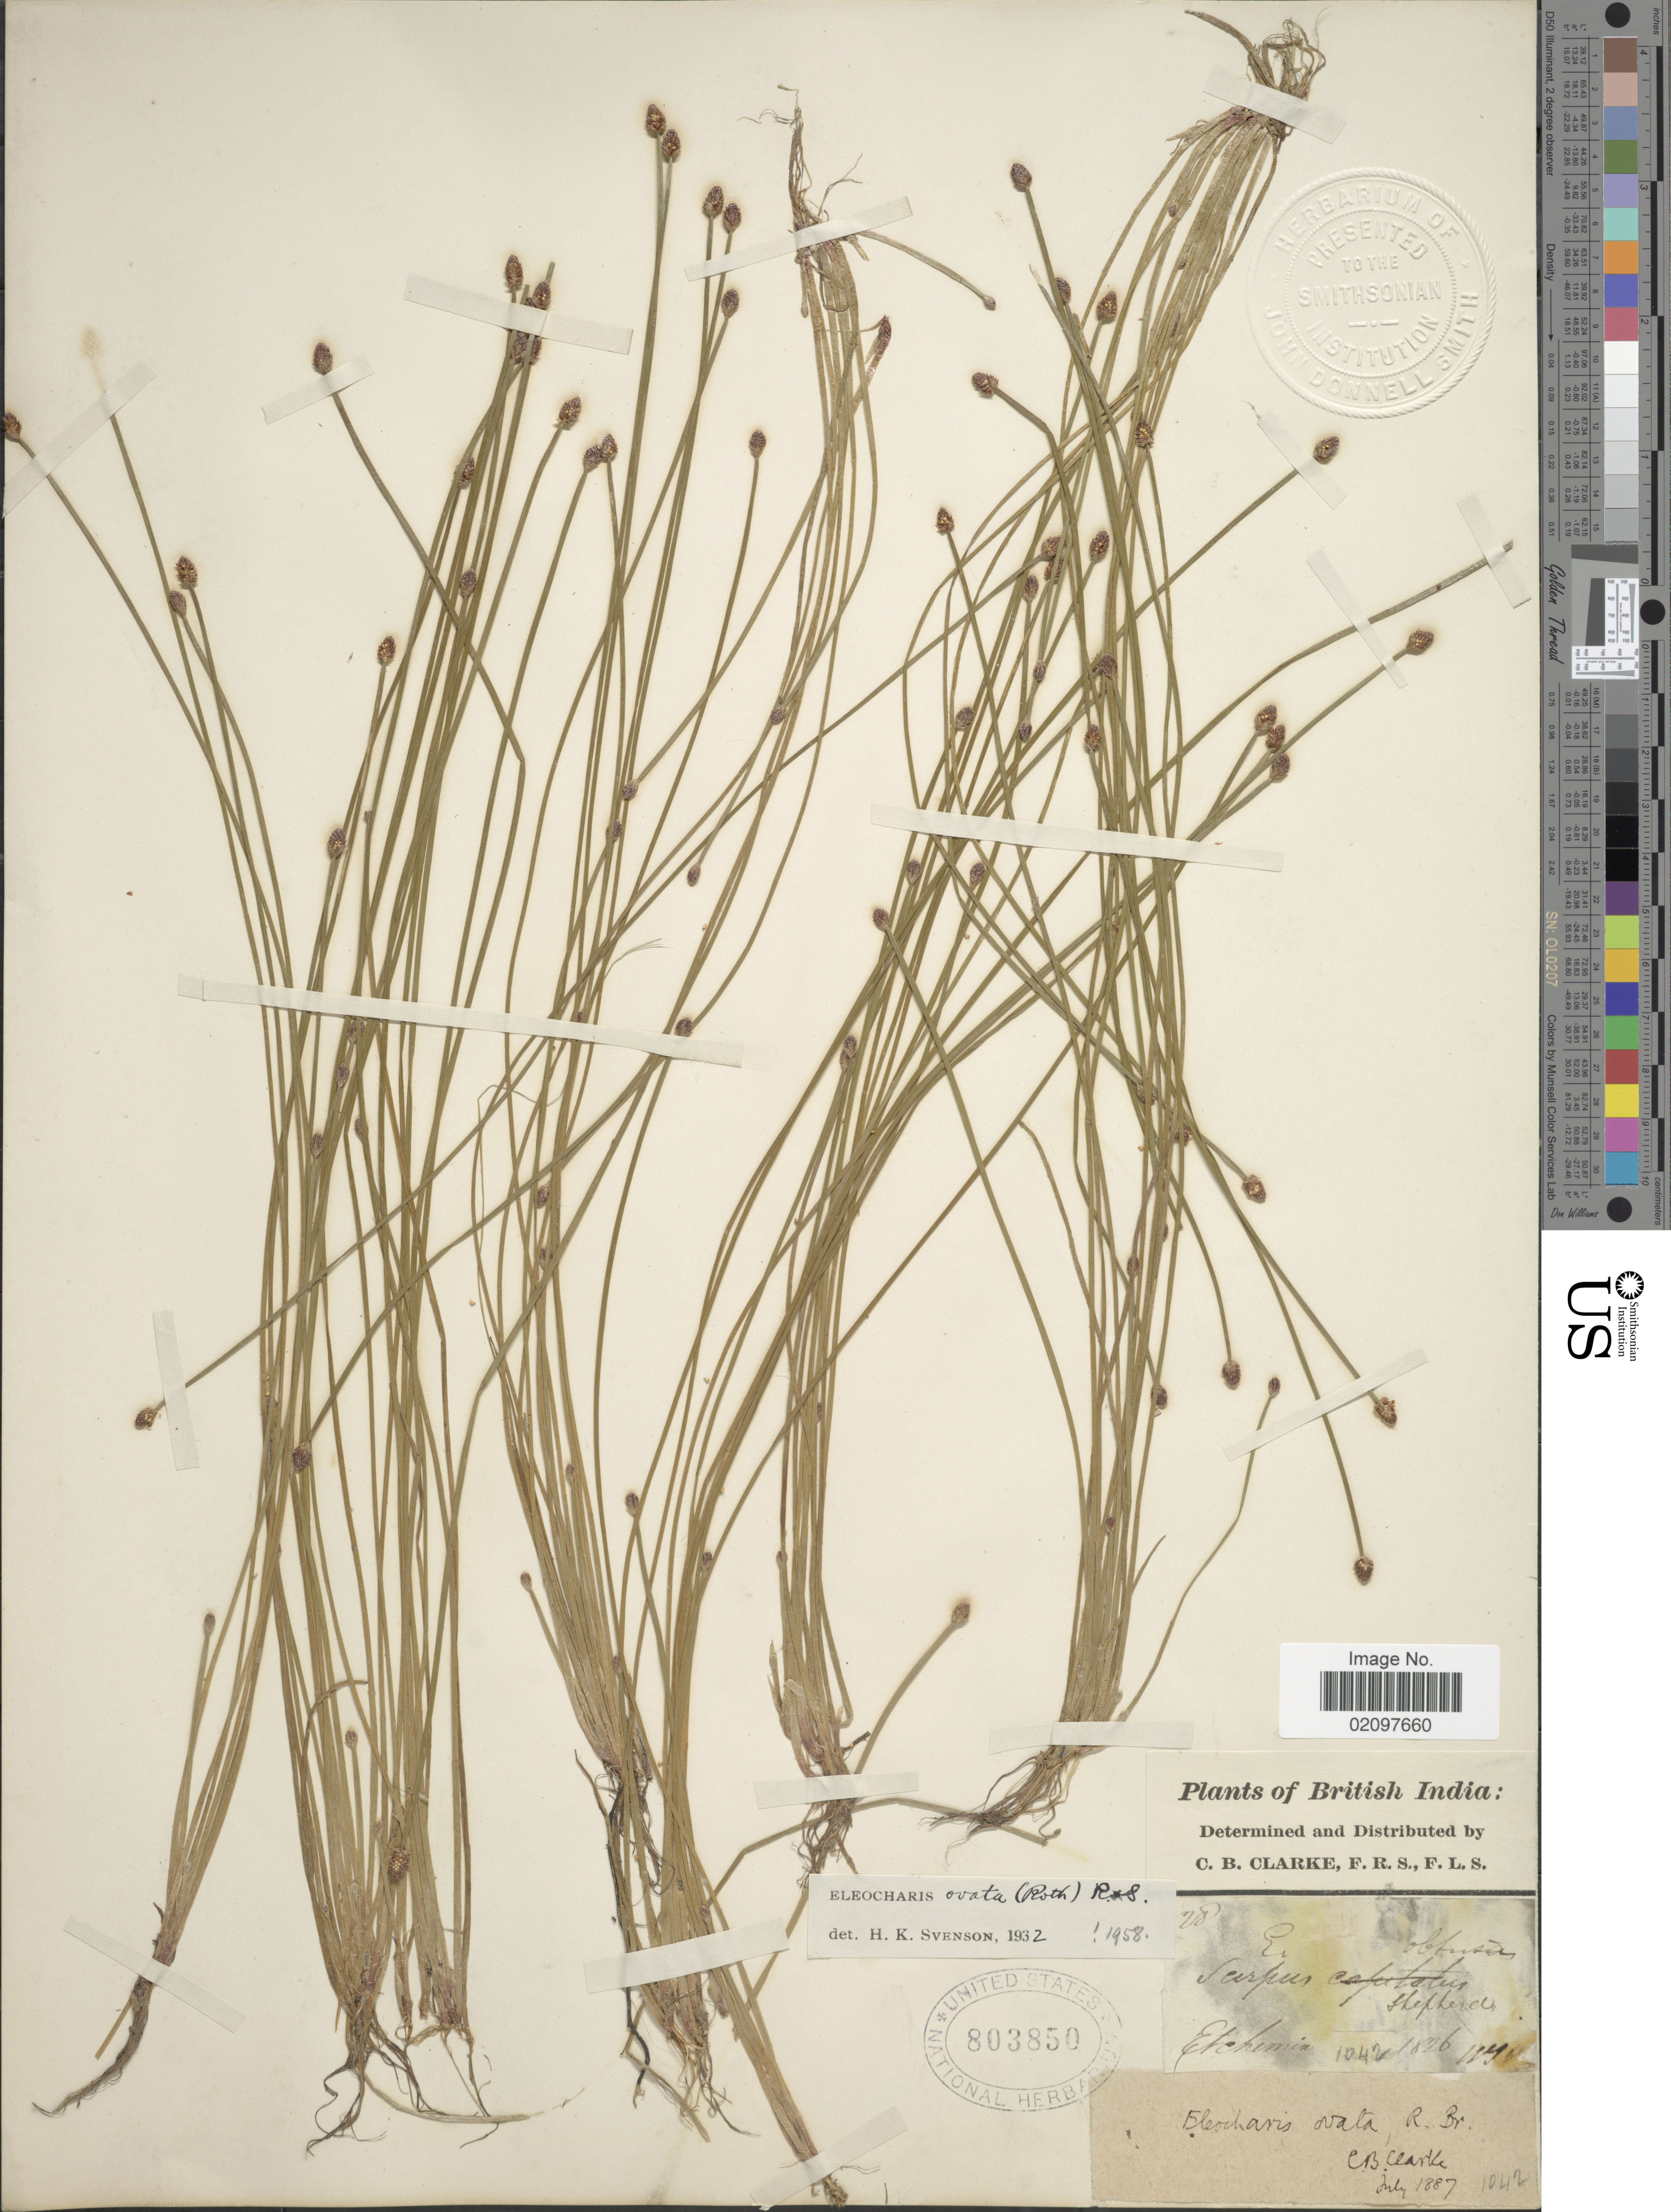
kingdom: Plantae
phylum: Tracheophyta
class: Liliopsida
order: Poales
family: Cyperaceae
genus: Eleocharis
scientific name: Eleocharis ovata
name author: (Roth) Roem. & Schult.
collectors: C. B. Clarke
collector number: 1042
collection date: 1887-07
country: India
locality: British India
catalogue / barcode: US 803850